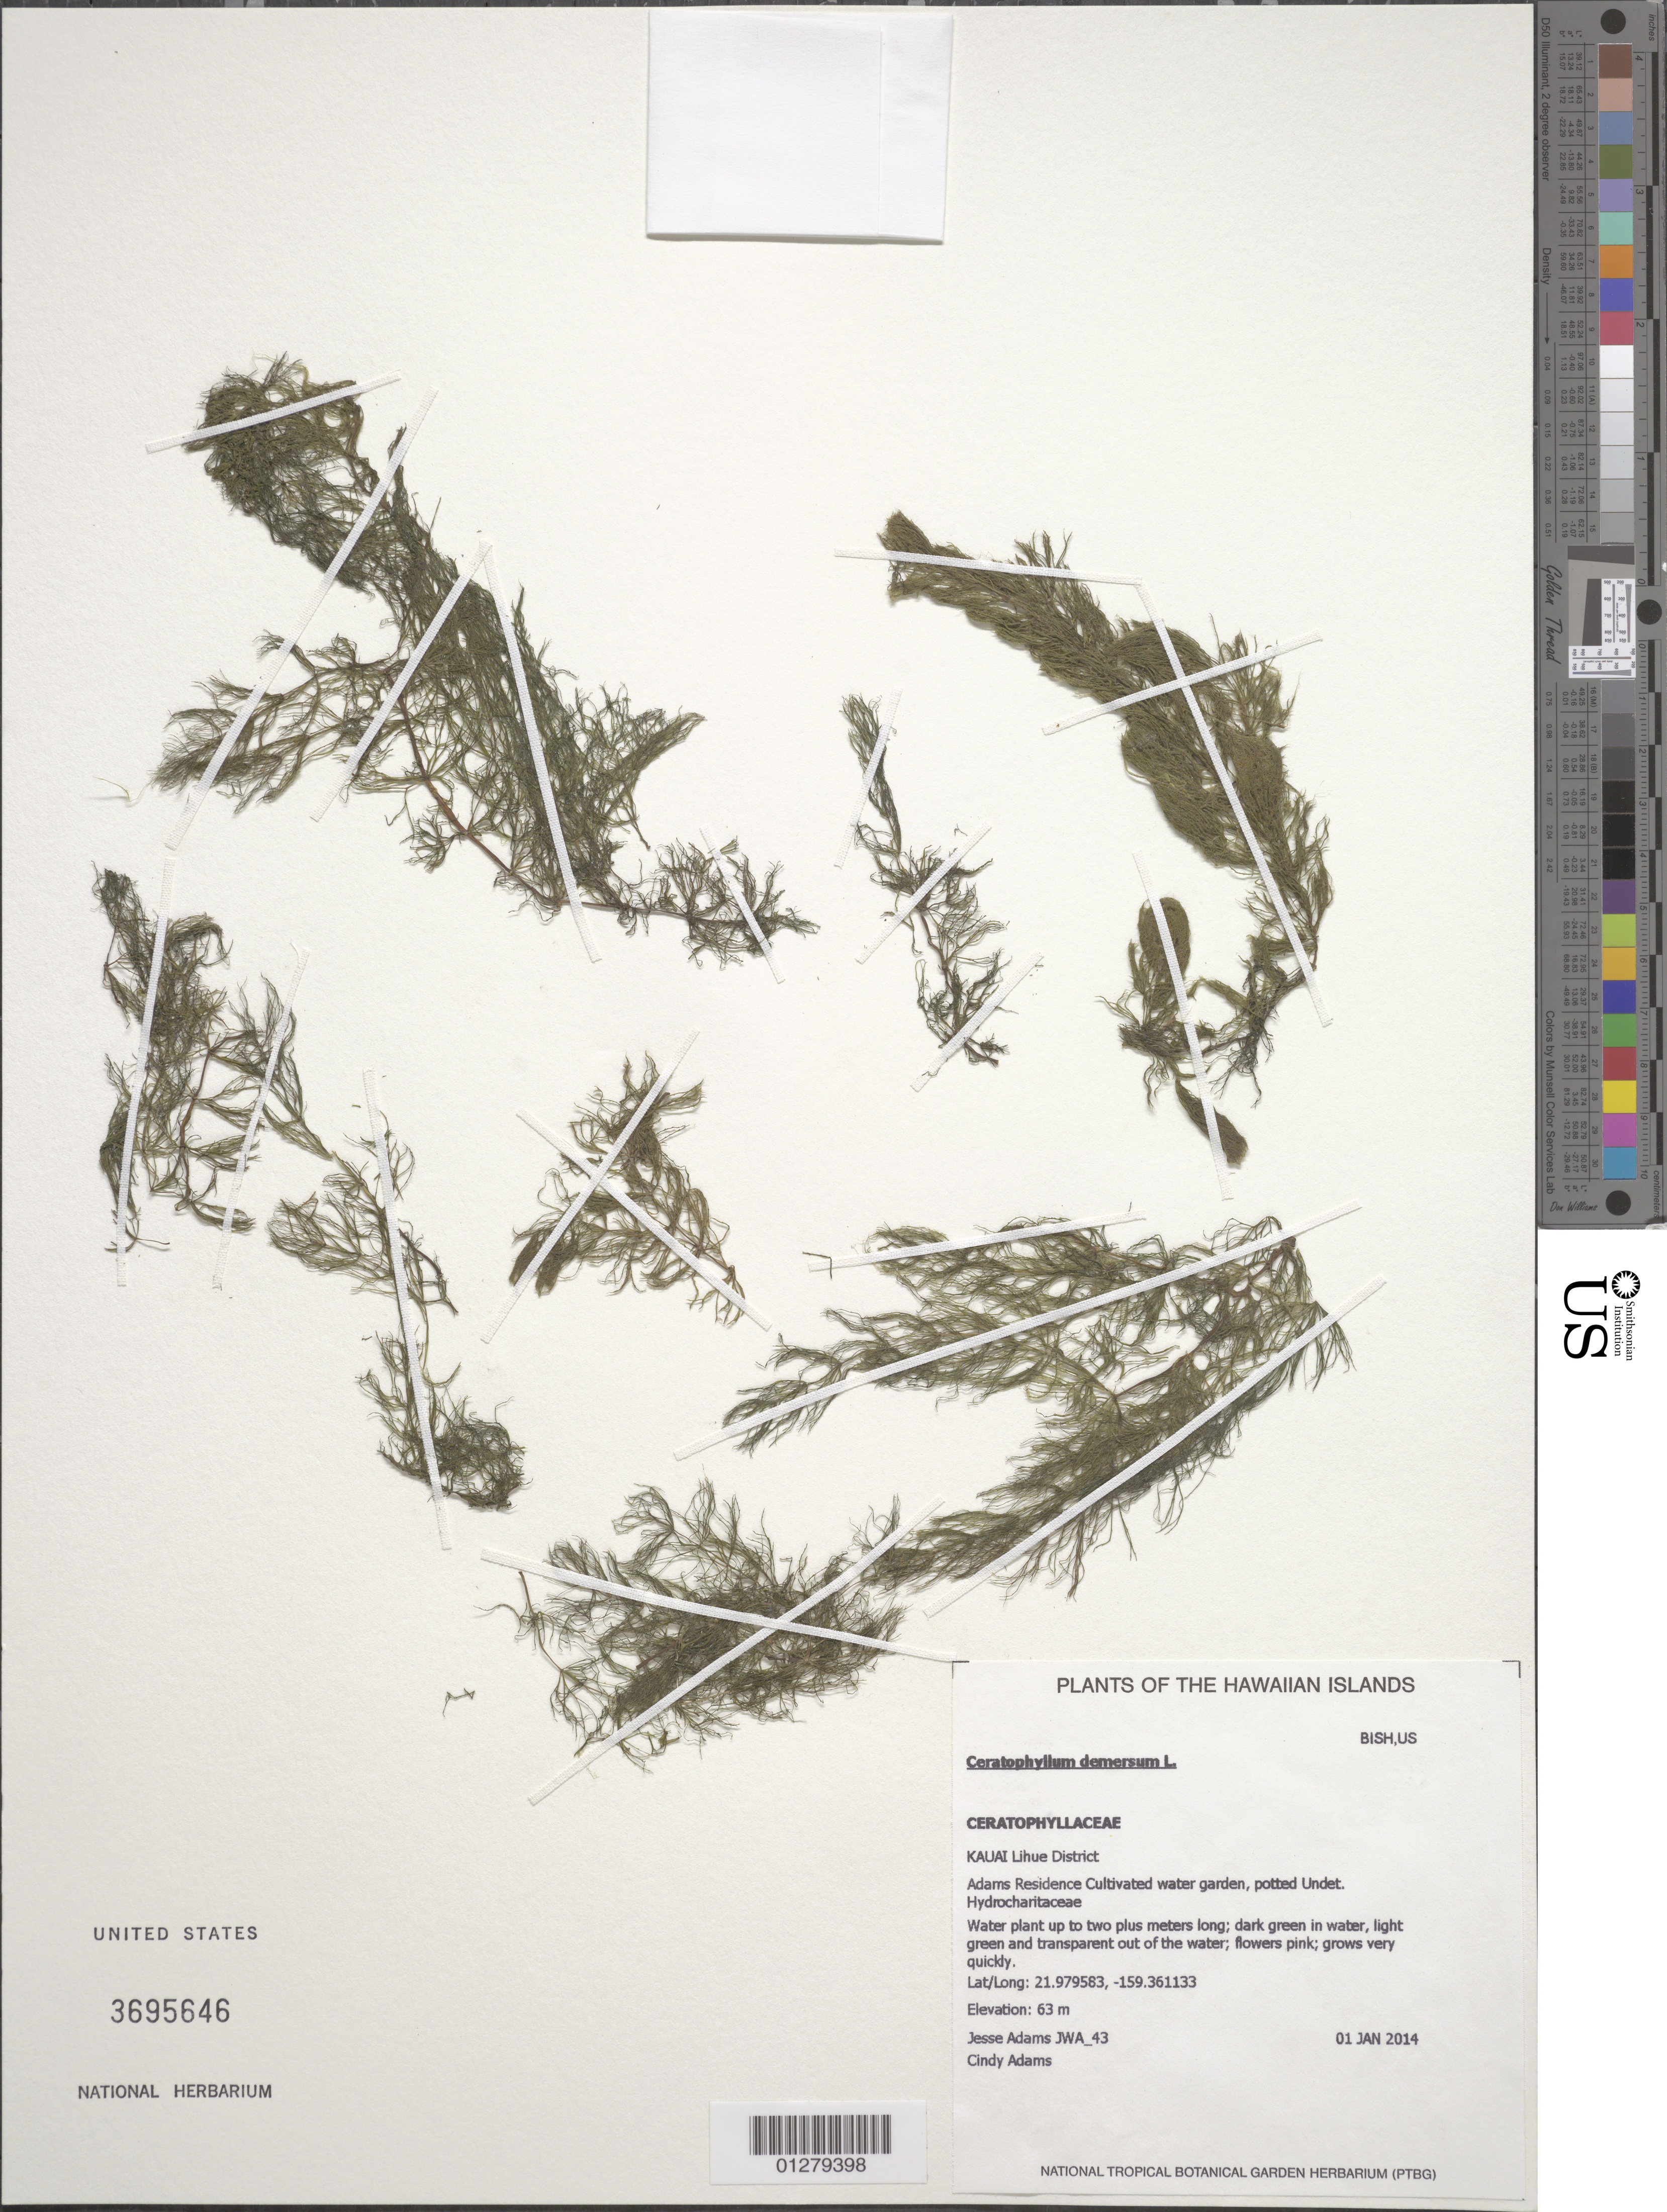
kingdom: Plantae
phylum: Tracheophyta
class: Magnoliopsida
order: Ceratophyllales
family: Ceratophyllaceae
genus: Ceratophyllum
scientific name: Ceratophyllum demersum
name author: L.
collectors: J. Adams & C. Adams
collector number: JWA 43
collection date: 2014-01-01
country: United States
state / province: Hawaii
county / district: Kauai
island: Kaua'i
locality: Lihue District, Adams Residence.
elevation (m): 63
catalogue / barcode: US 3695646